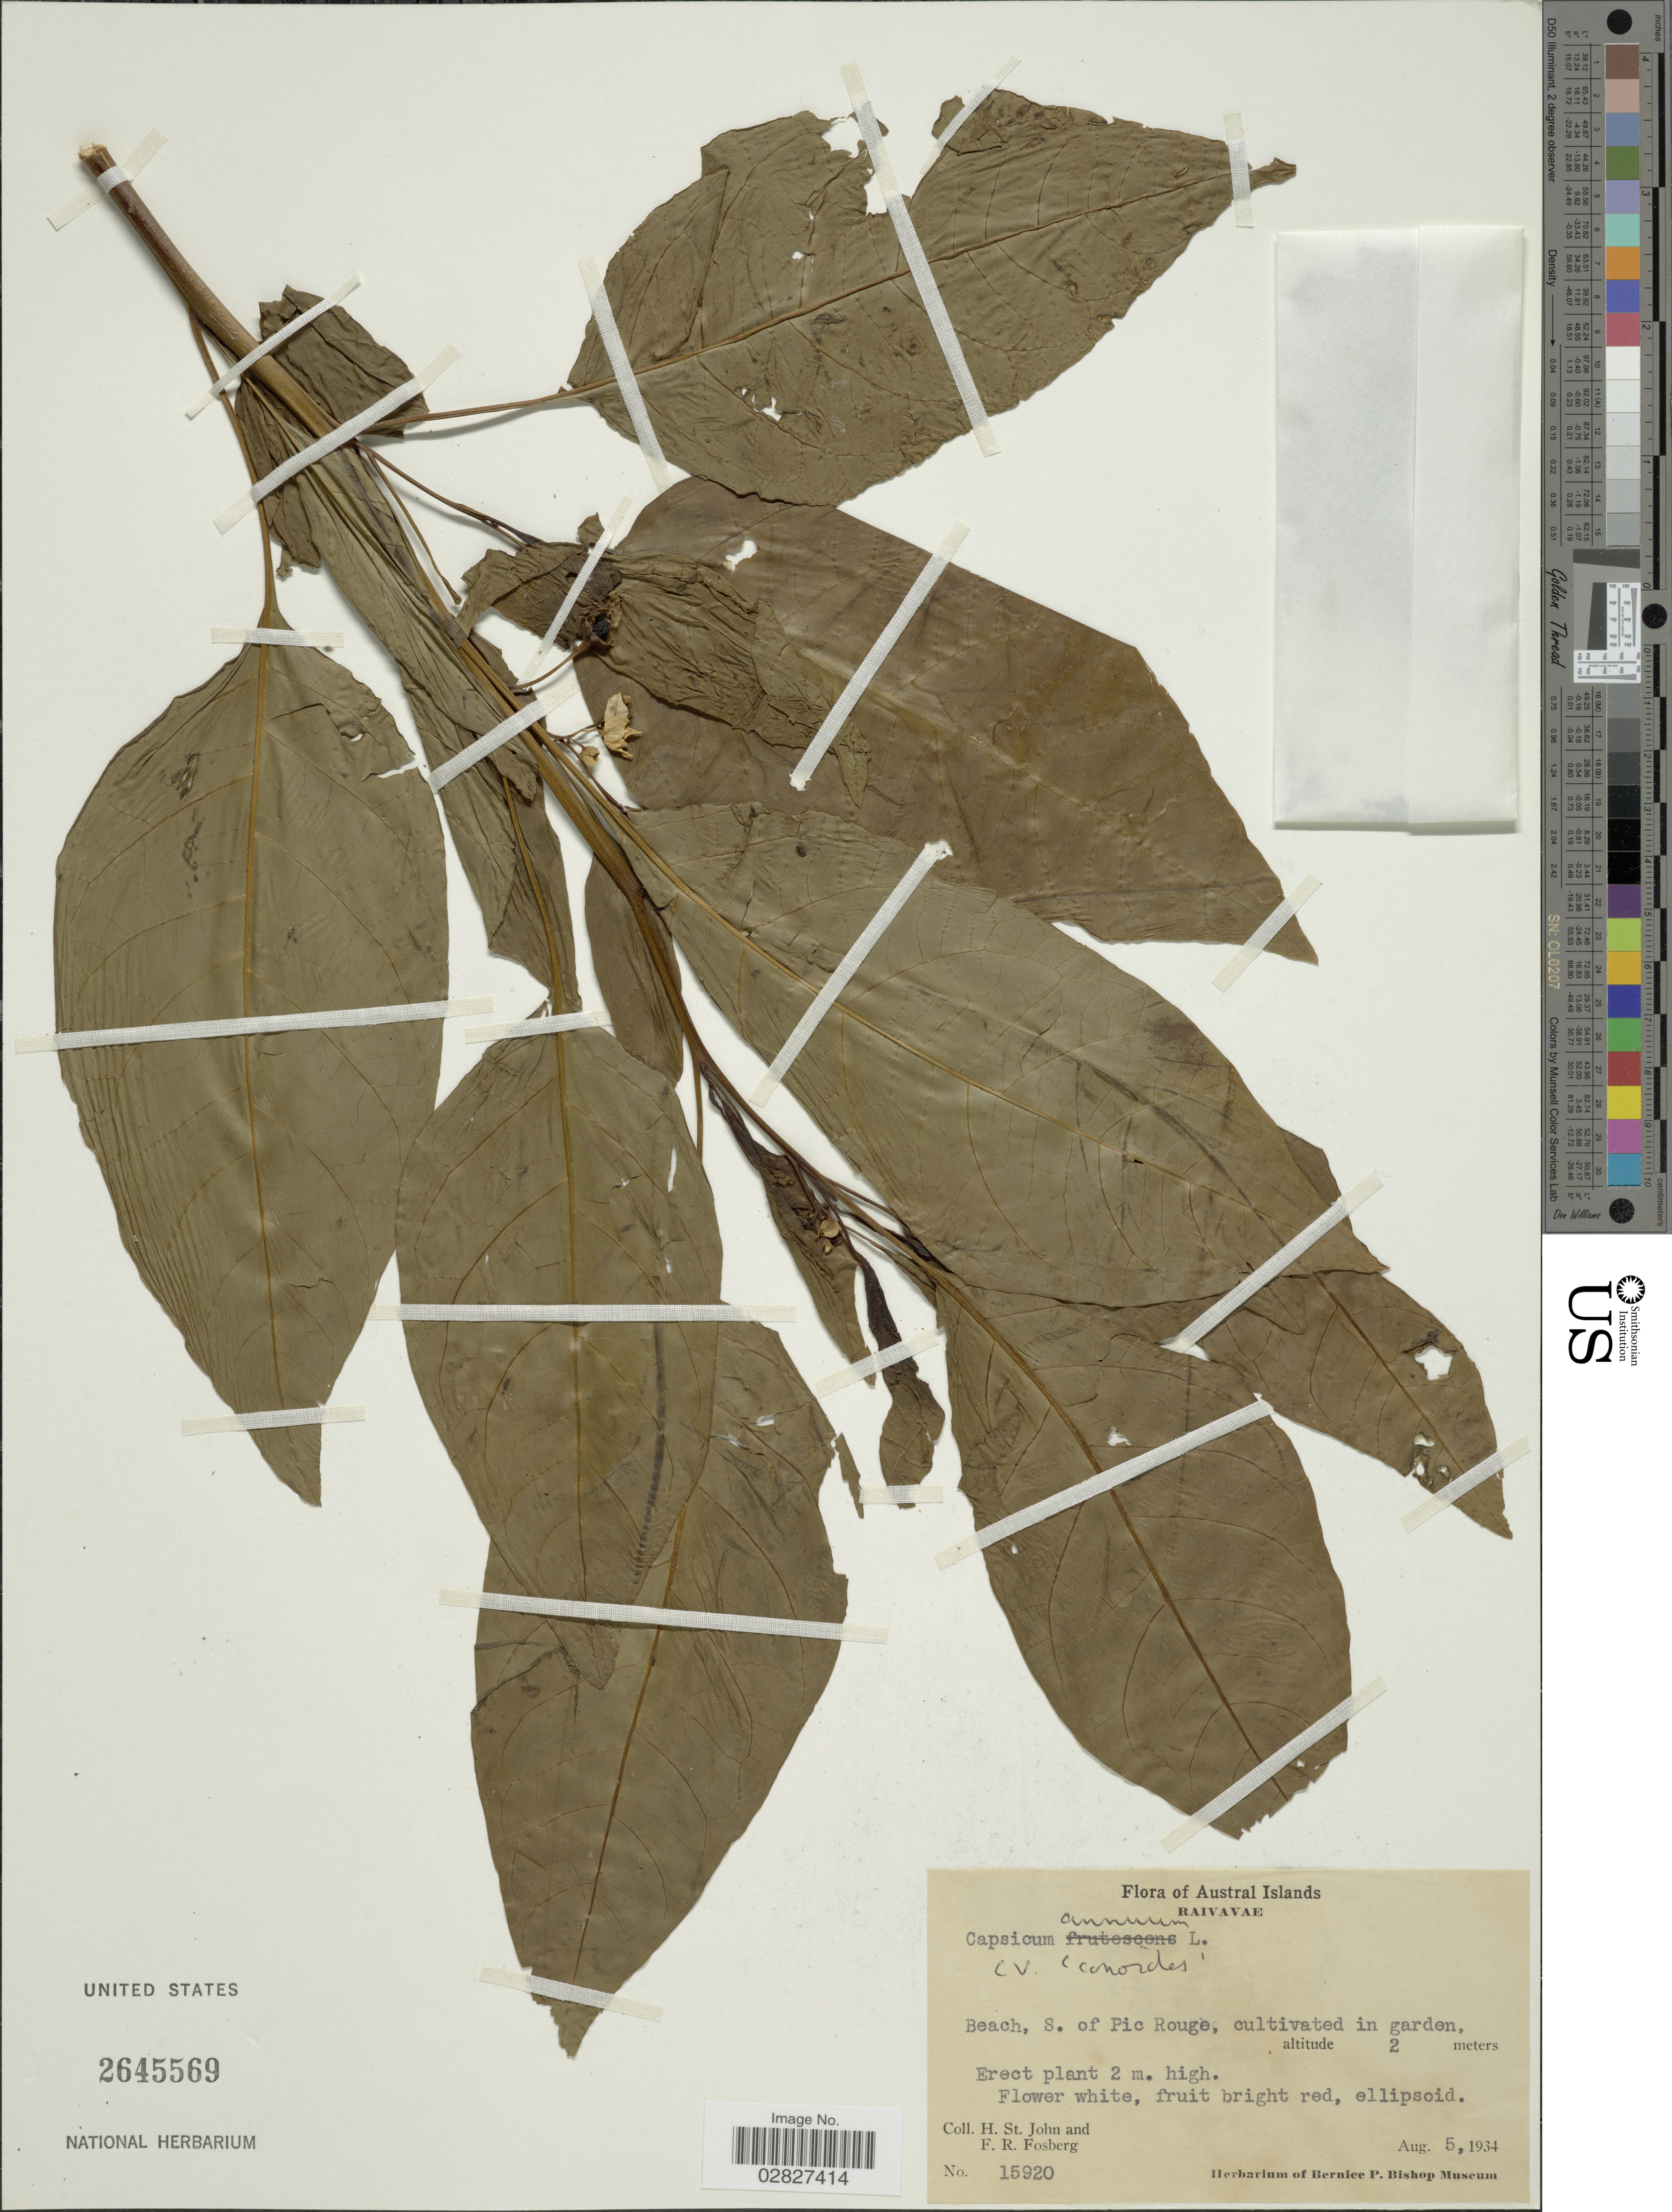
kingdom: Plantae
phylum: Tracheophyta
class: Magnoliopsida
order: Solanales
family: Solanaceae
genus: Capsicum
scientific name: Capsicum annuum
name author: L.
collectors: H. St. John & F. R. Fosberg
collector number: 15920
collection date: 1934-08-05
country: French Polynesia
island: Raivavae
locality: Austral Islands. Raivavae. Beach, S. of Pic Rouge, cultivated in garden.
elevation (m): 2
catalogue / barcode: US 2645569